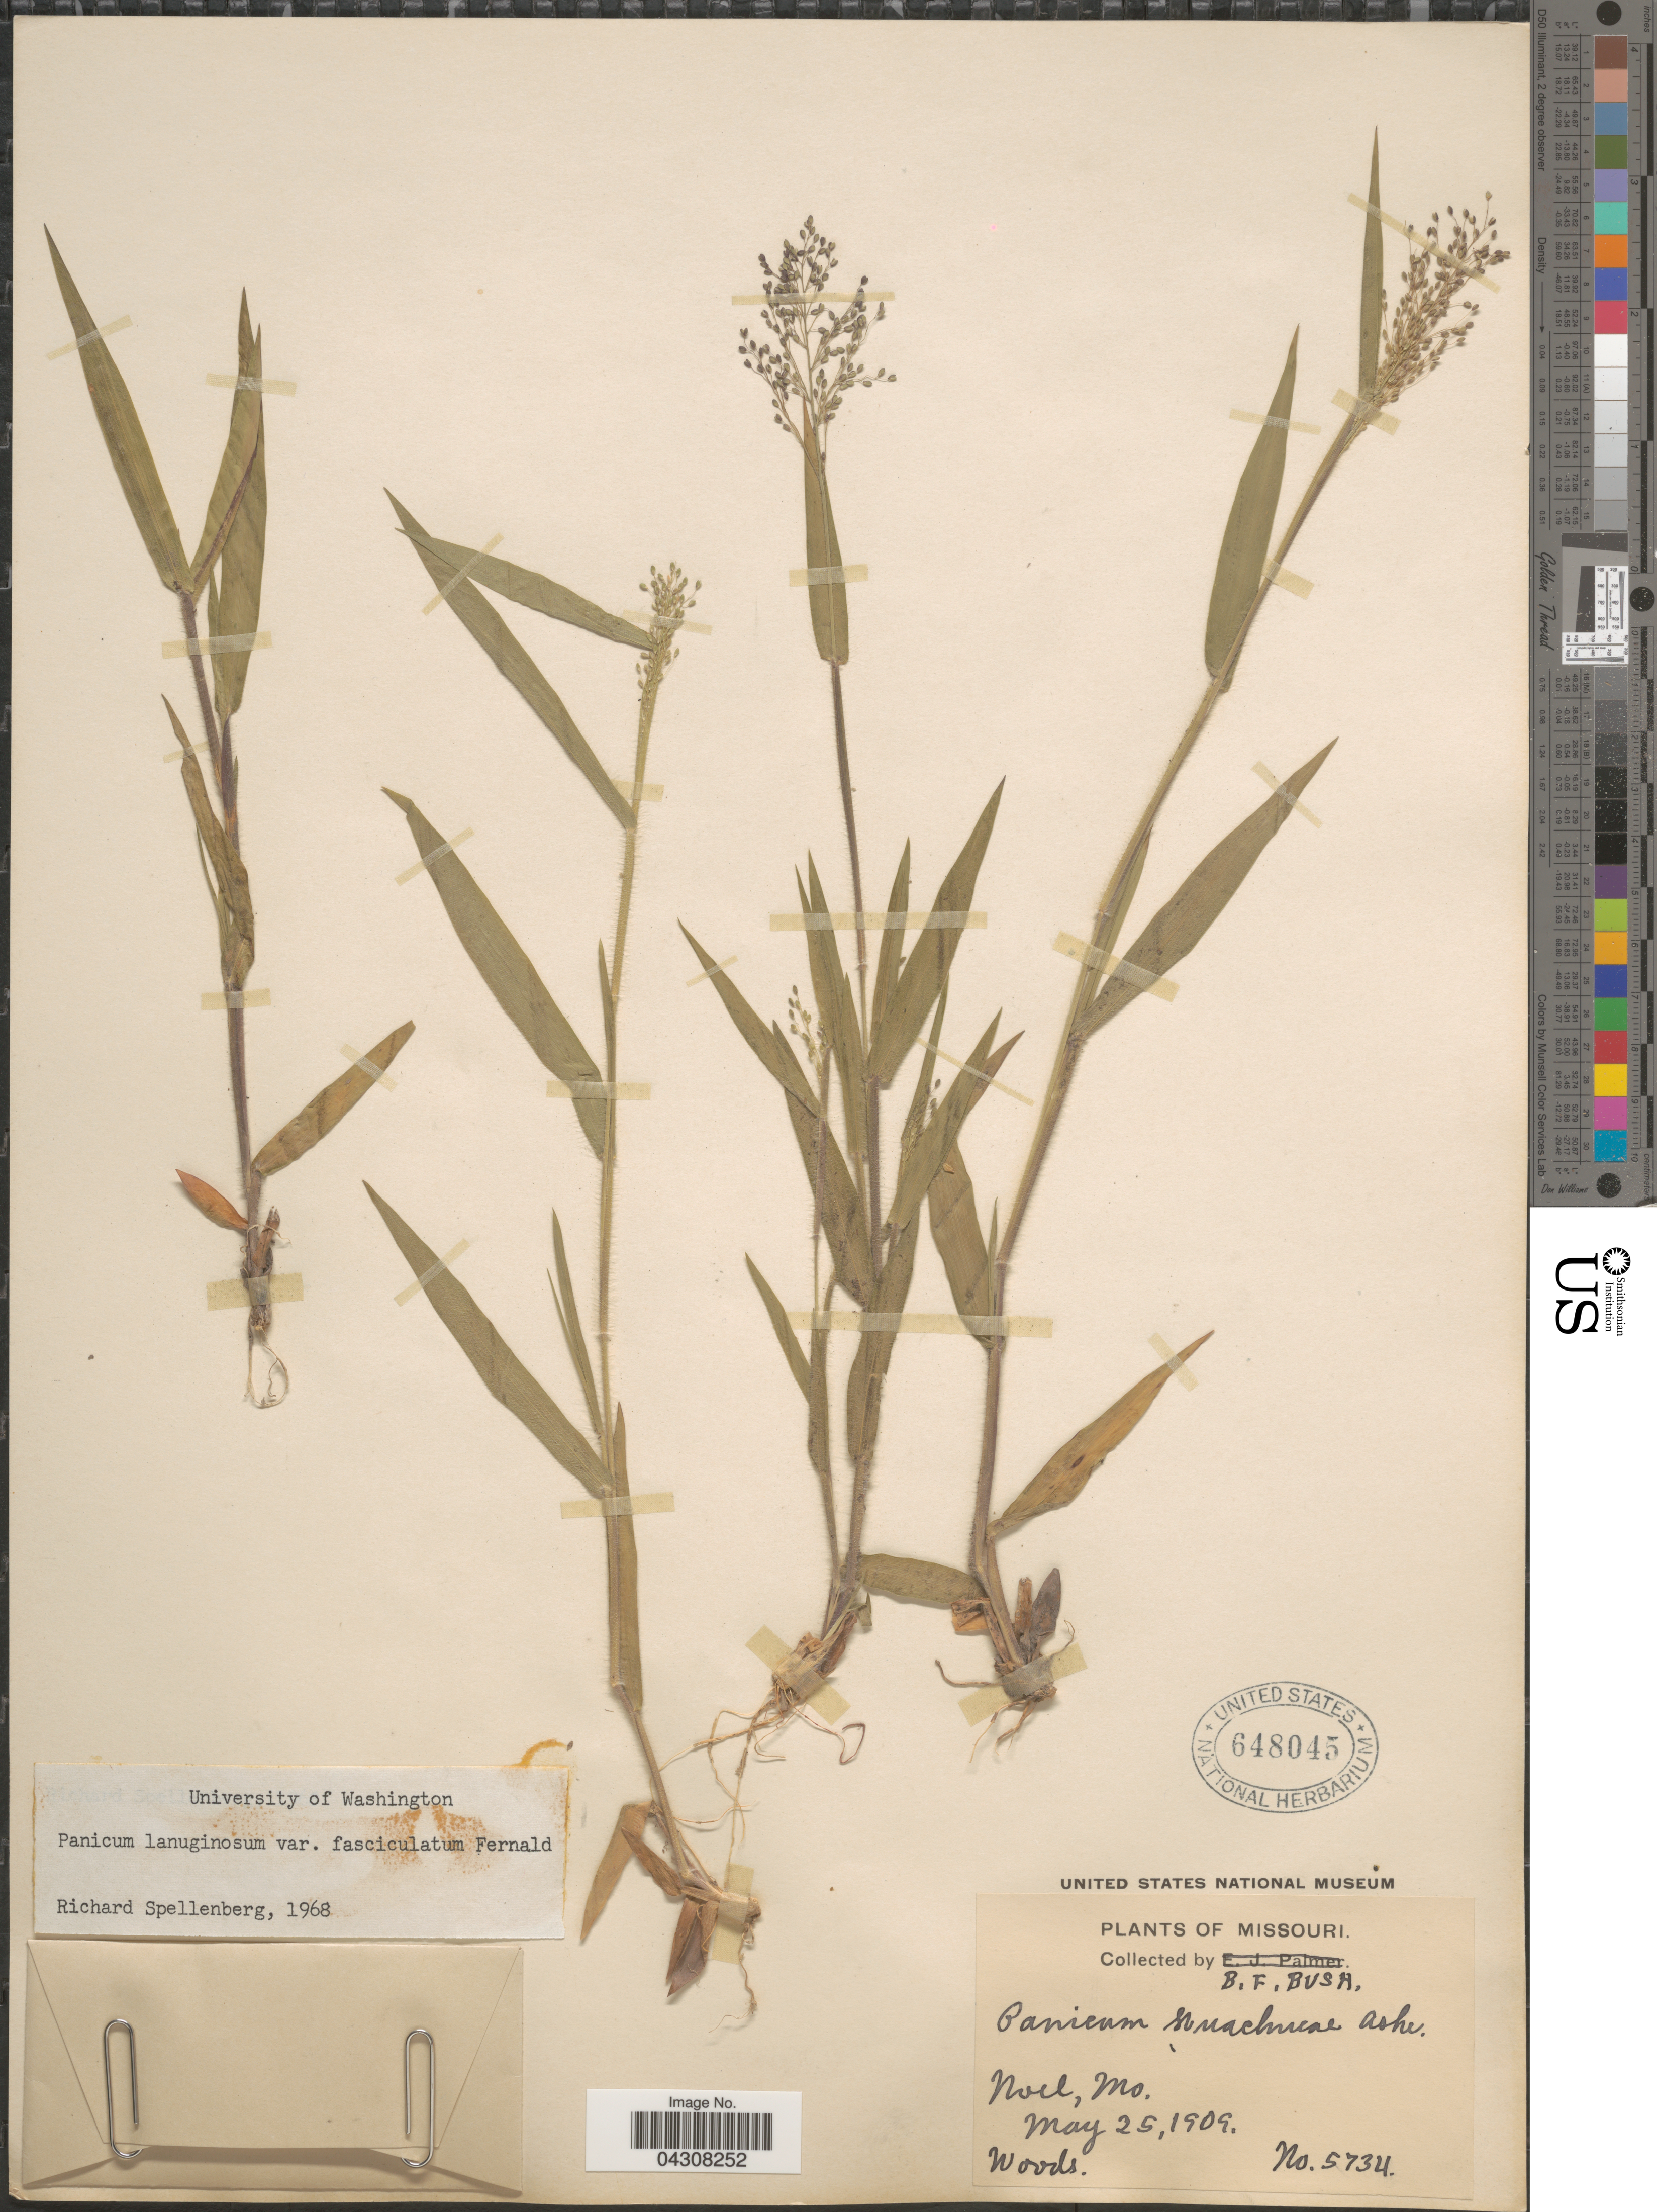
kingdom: Plantae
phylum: Tracheophyta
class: Liliopsida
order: Poales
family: Poaceae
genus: Dichanthelium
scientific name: Dichanthelium acuminatum var. acuminatum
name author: (Sw.) Gould & C.A. Clark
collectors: B. F. Bush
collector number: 5734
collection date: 1909-05-25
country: United States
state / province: Missouri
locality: Noel.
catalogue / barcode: US 648045